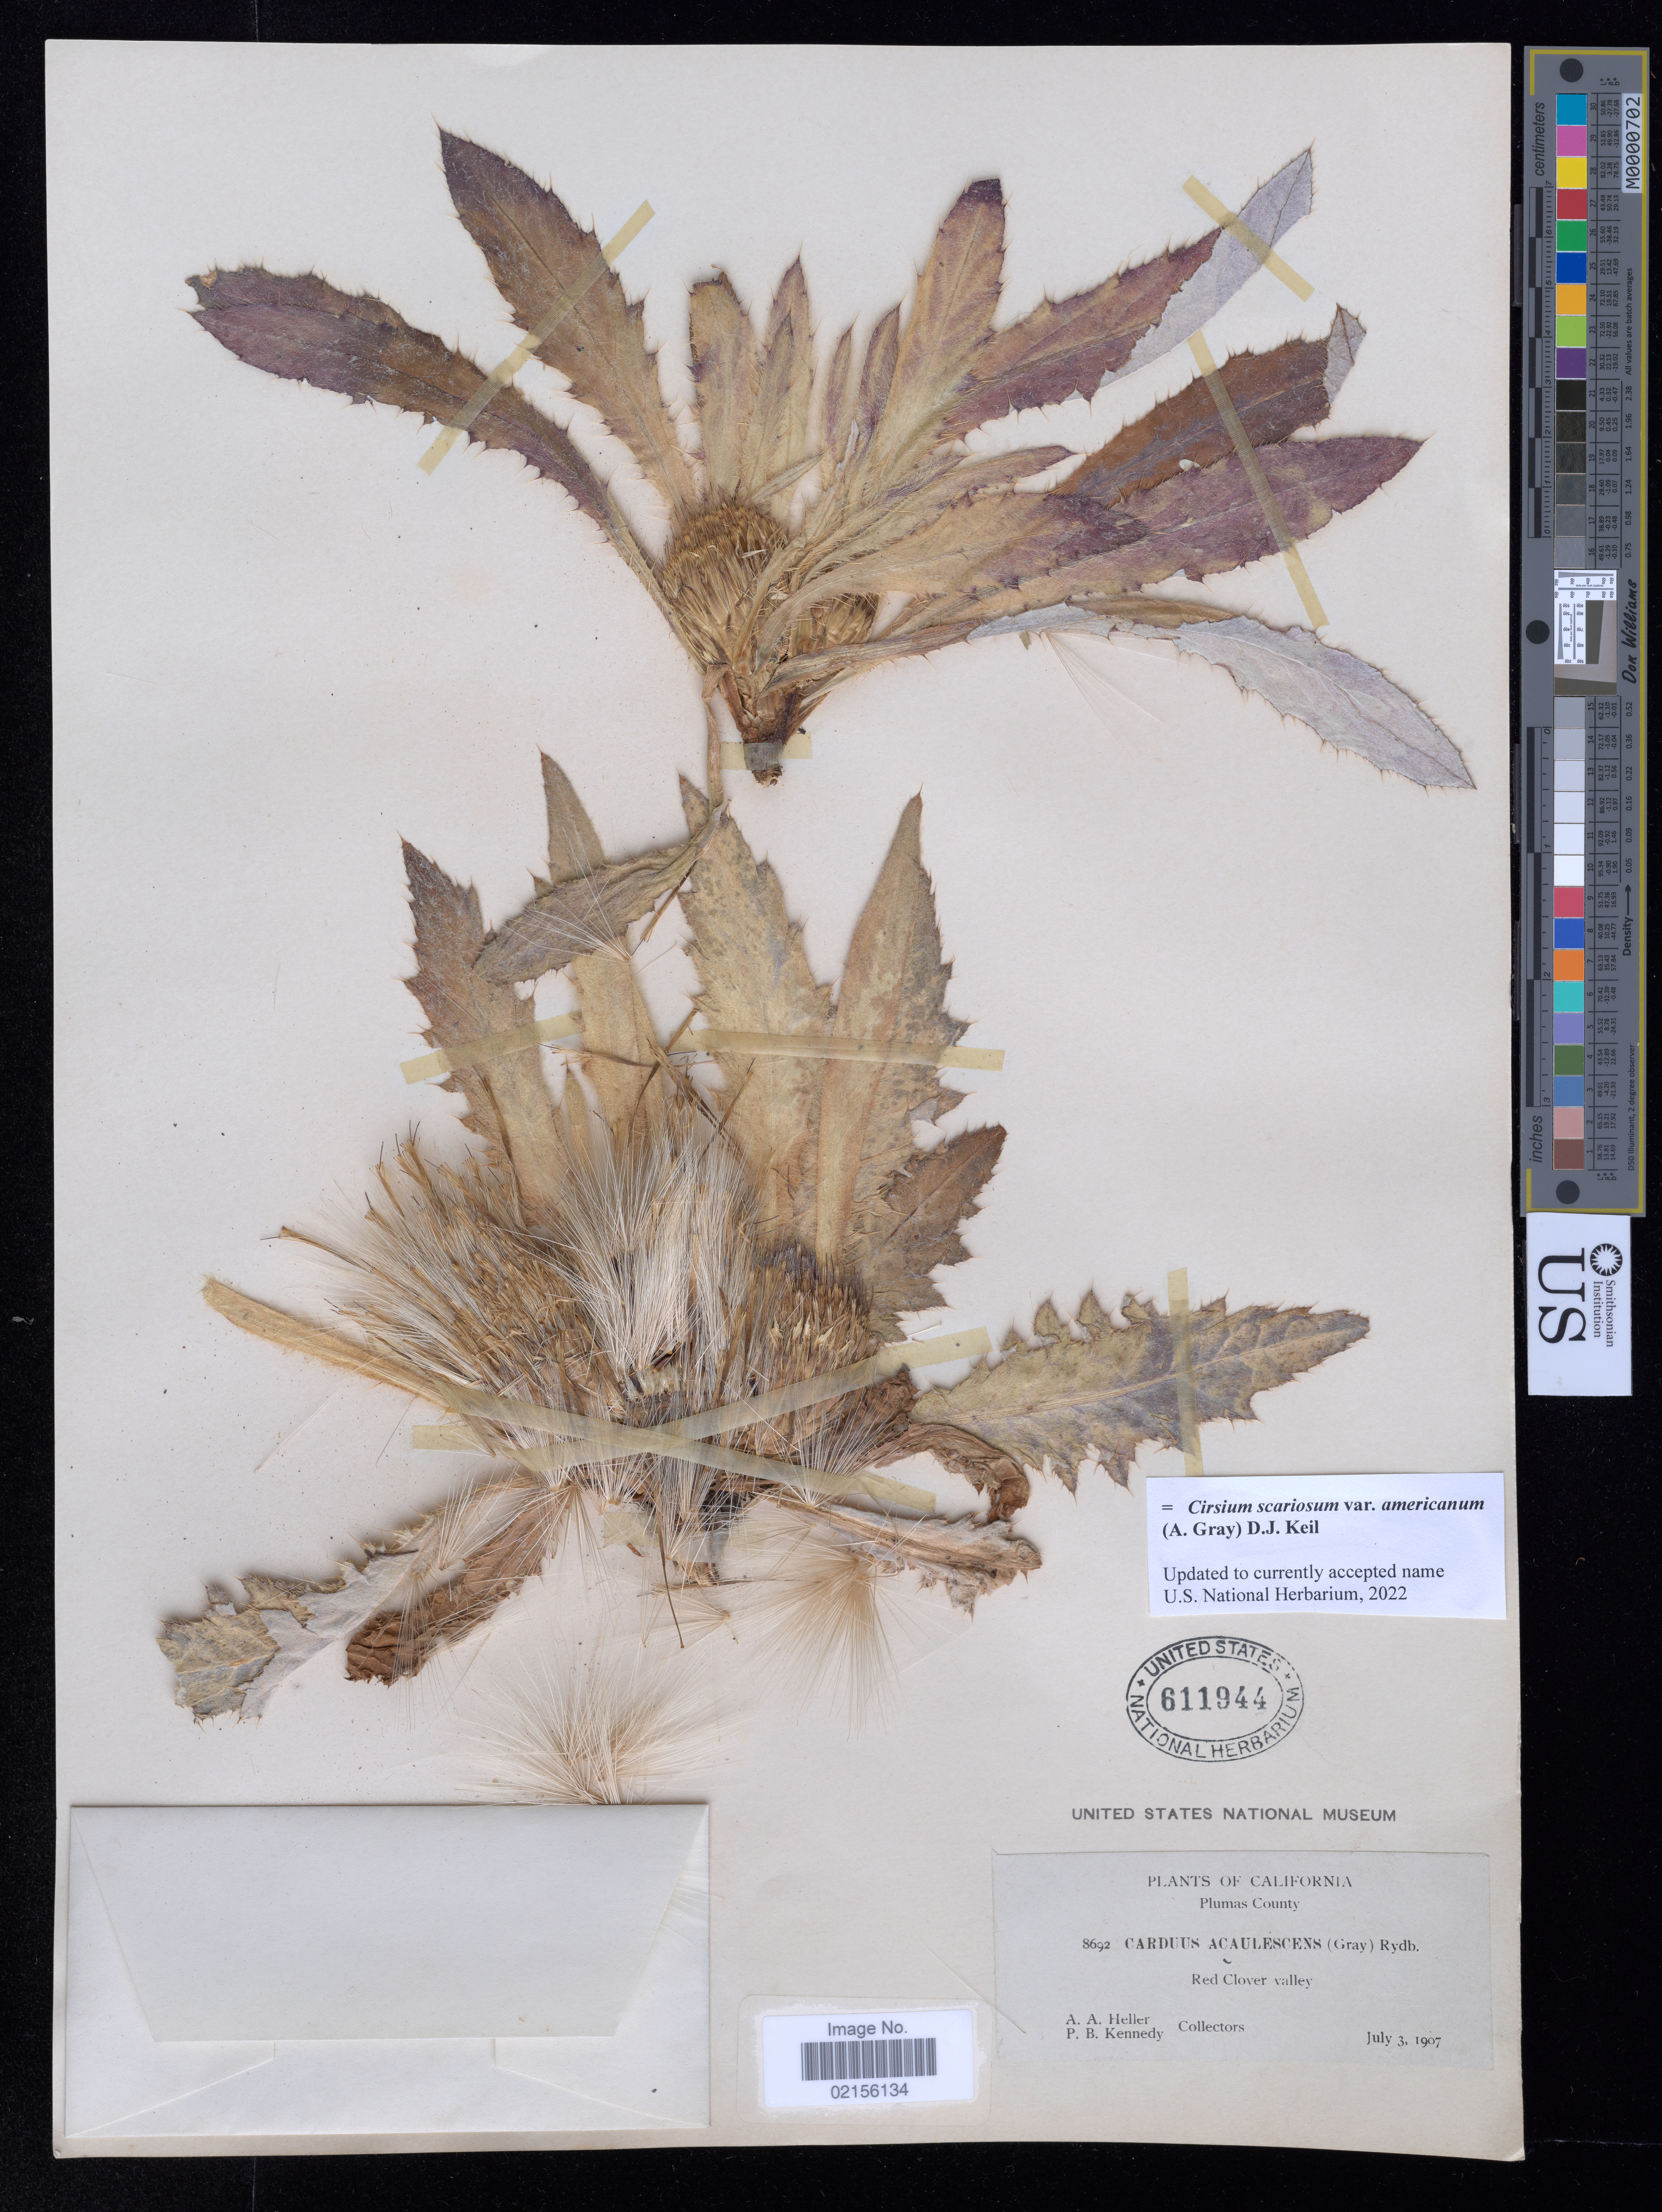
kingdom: Plantae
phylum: Tracheophyta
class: Magnoliopsida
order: Asterales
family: Asteraceae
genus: Cirsium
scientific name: Cirsium scariosum var. americanum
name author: (A. Gray) D.J. Keil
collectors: A. A. Heller & P. B. Kennedy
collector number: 8692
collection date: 1907-07-03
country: United States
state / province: California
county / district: Plumas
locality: Plumas County, Red Clover valley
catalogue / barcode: US 611944